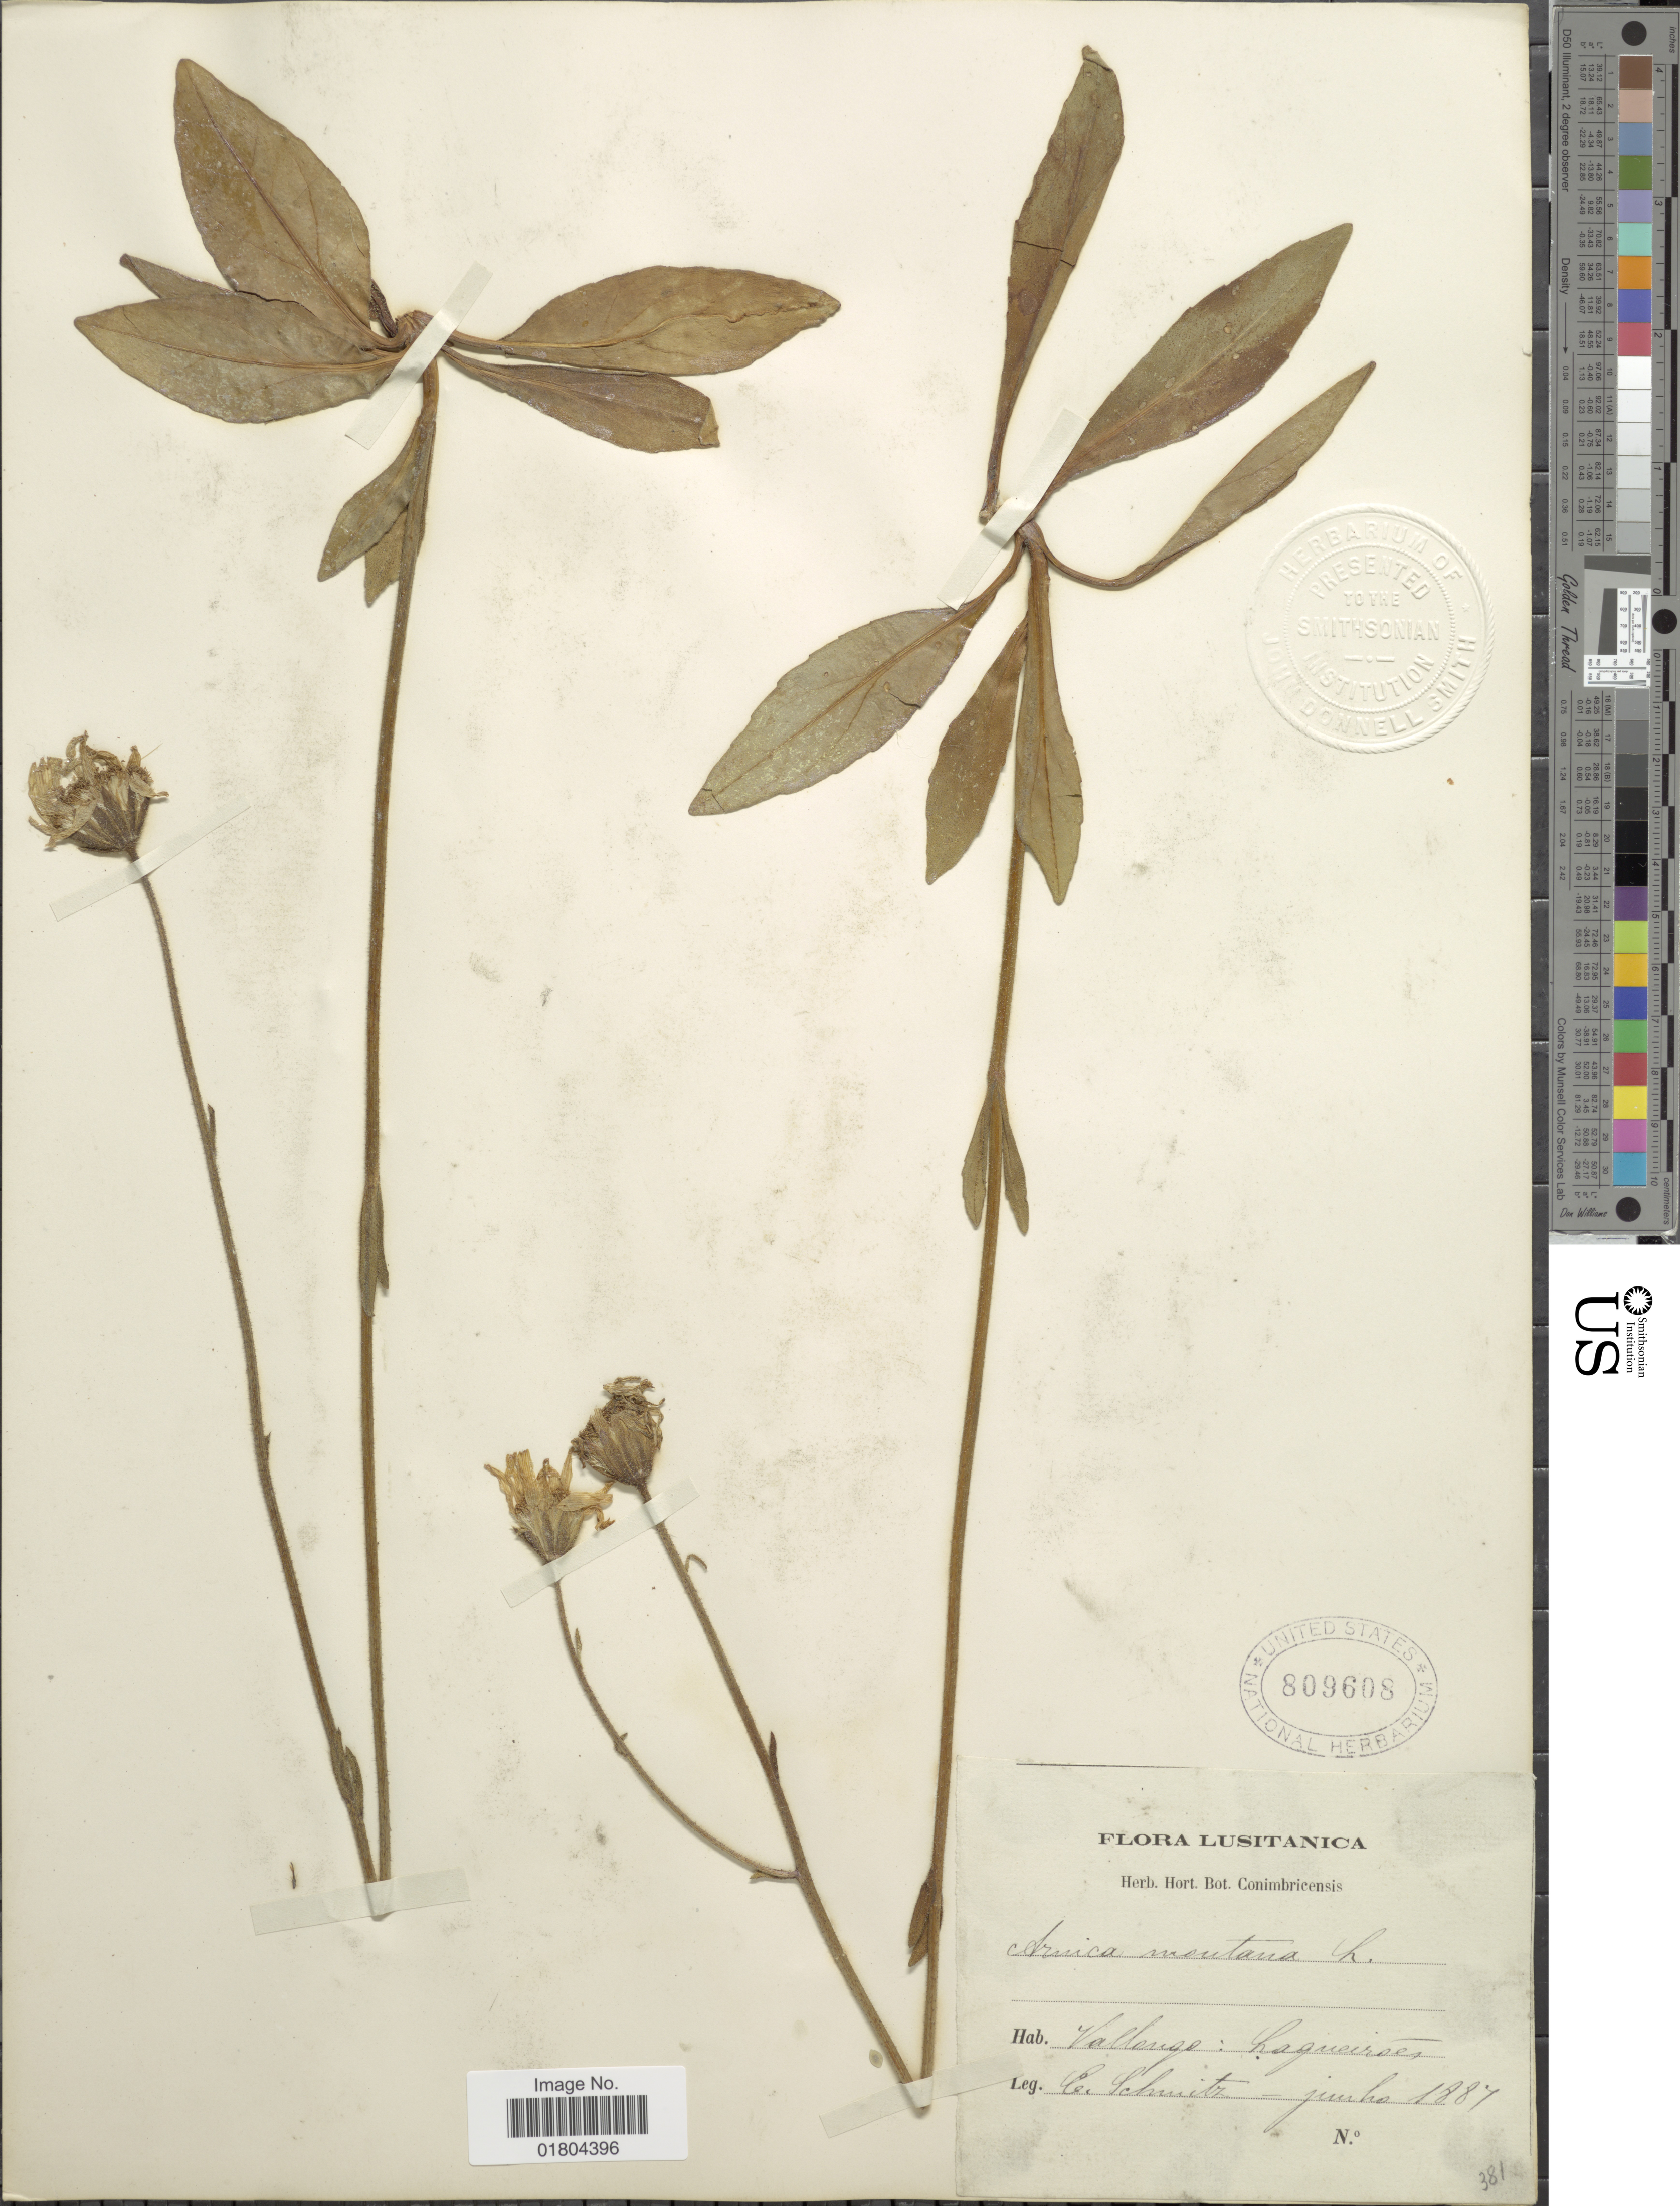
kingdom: Plantae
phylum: Tracheophyta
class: Magnoliopsida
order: Asterales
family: Asteraceae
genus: Arnica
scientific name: Arnica montana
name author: L.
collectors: F. Schmitz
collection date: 1887-06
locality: Lusitanica, Valllenge: Laqueirses [interpreted]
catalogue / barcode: US 809608